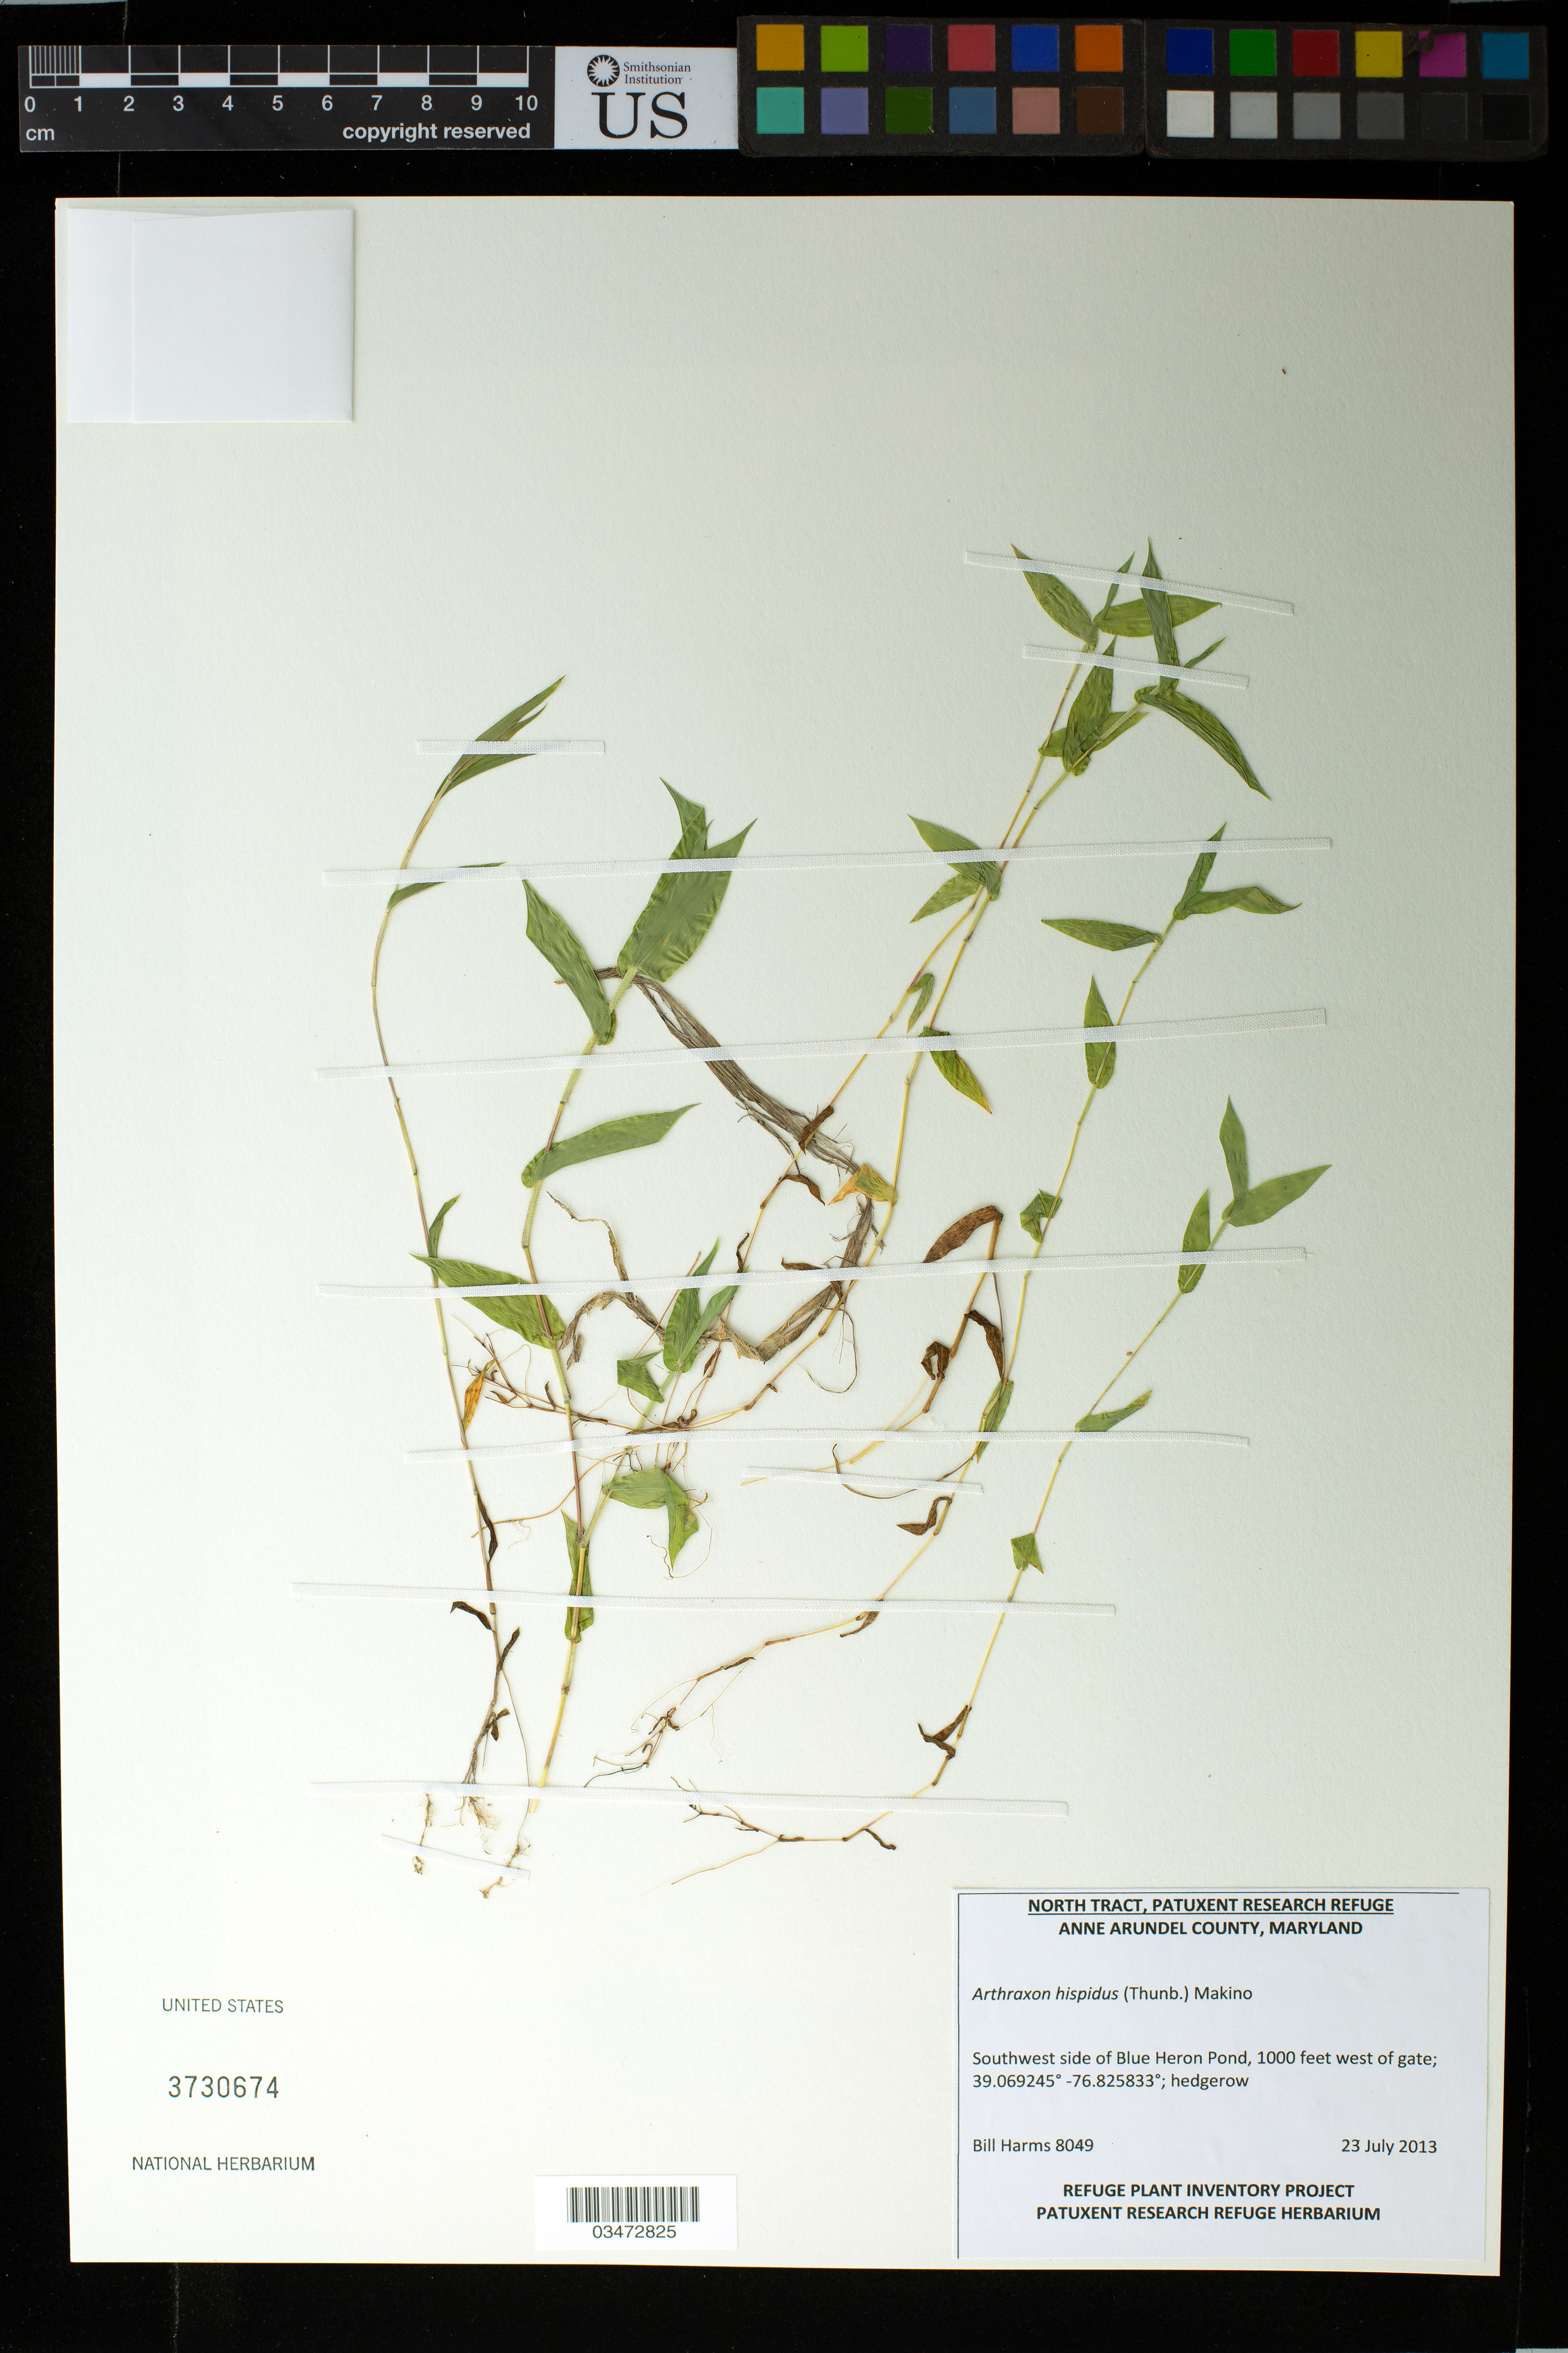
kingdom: Plantae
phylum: Tracheophyta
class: Liliopsida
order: Poales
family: Poaceae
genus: Arthraxon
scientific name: Arthraxon hispidus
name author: (Thunb.) Makino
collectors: B. Harms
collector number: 8049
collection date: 2013-07-23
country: United States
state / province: Maryland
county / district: Anne Arundel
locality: Southwest side of Blue Heron Pond, 1000 feet west of gate; hedgerow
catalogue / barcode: US 3730674